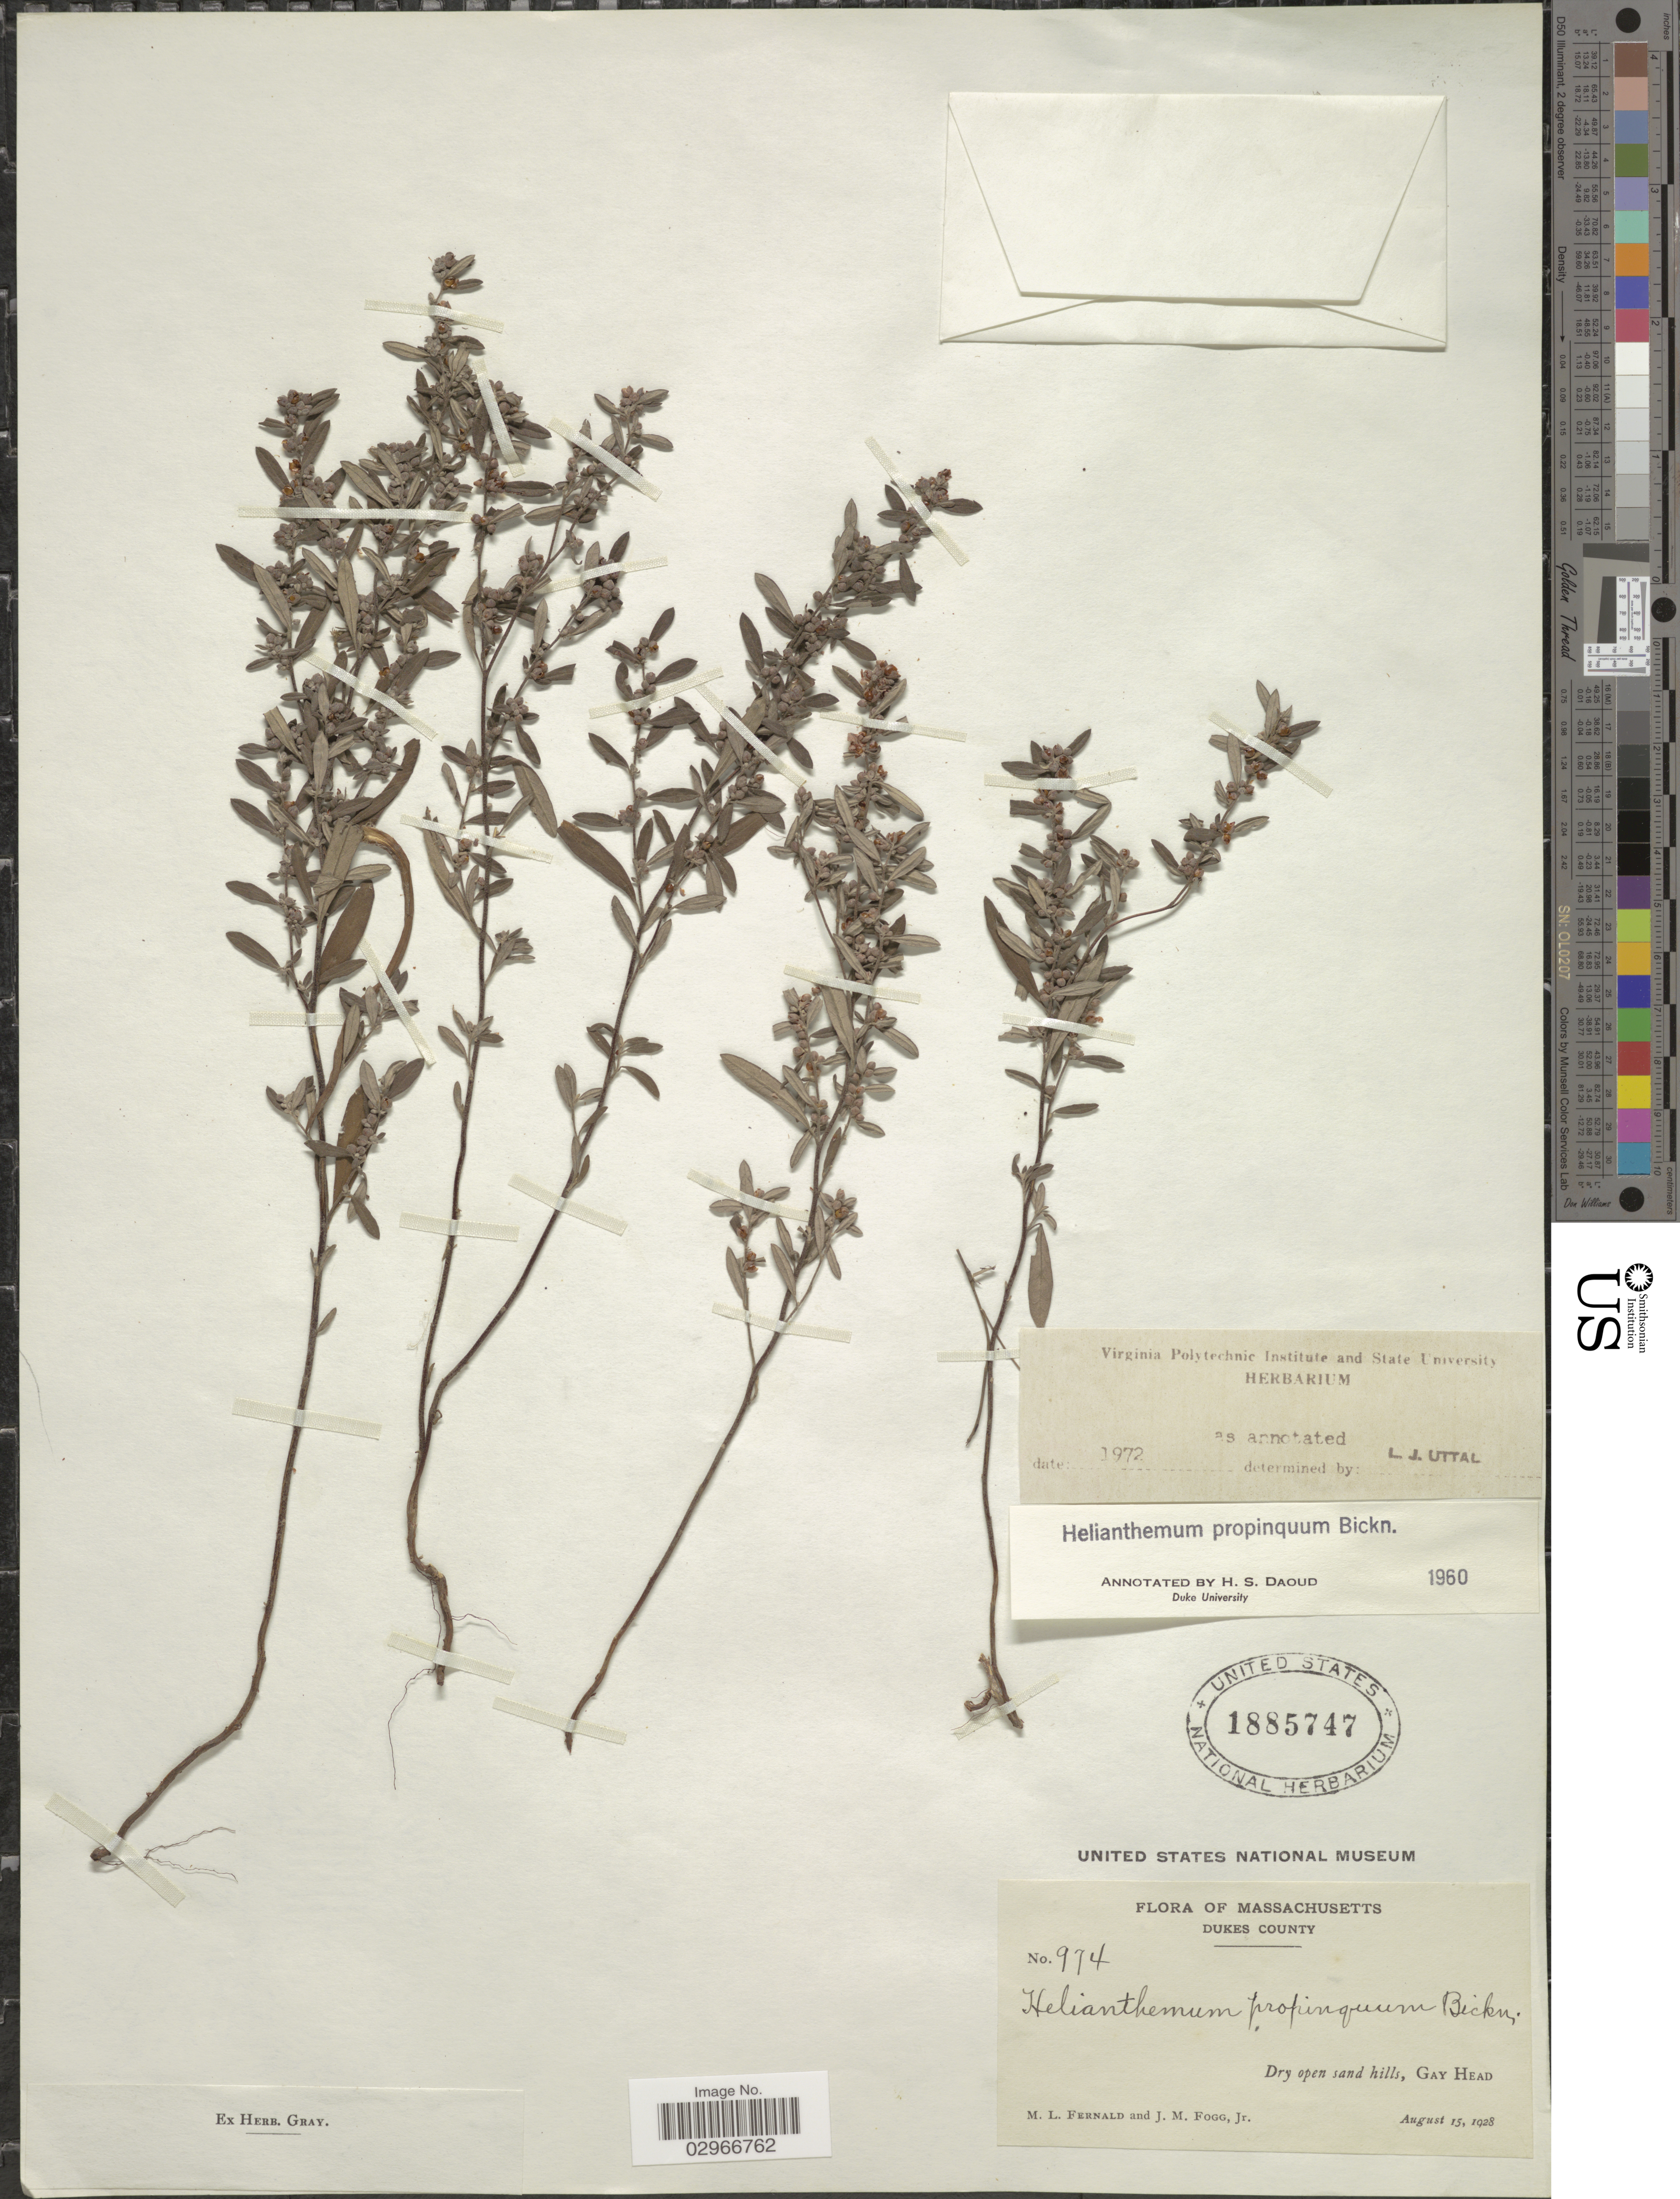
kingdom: Plantae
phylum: Tracheophyta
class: Magnoliopsida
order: Malvales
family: Cistaceae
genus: Helianthemum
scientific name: Helianthemum propinquum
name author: E.P. Bicknell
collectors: M. L. Fernald & J. Fogg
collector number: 974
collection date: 1928-08-15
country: United States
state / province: Massachusetts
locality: Dukes County, Gay Head.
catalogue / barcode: US 1885747